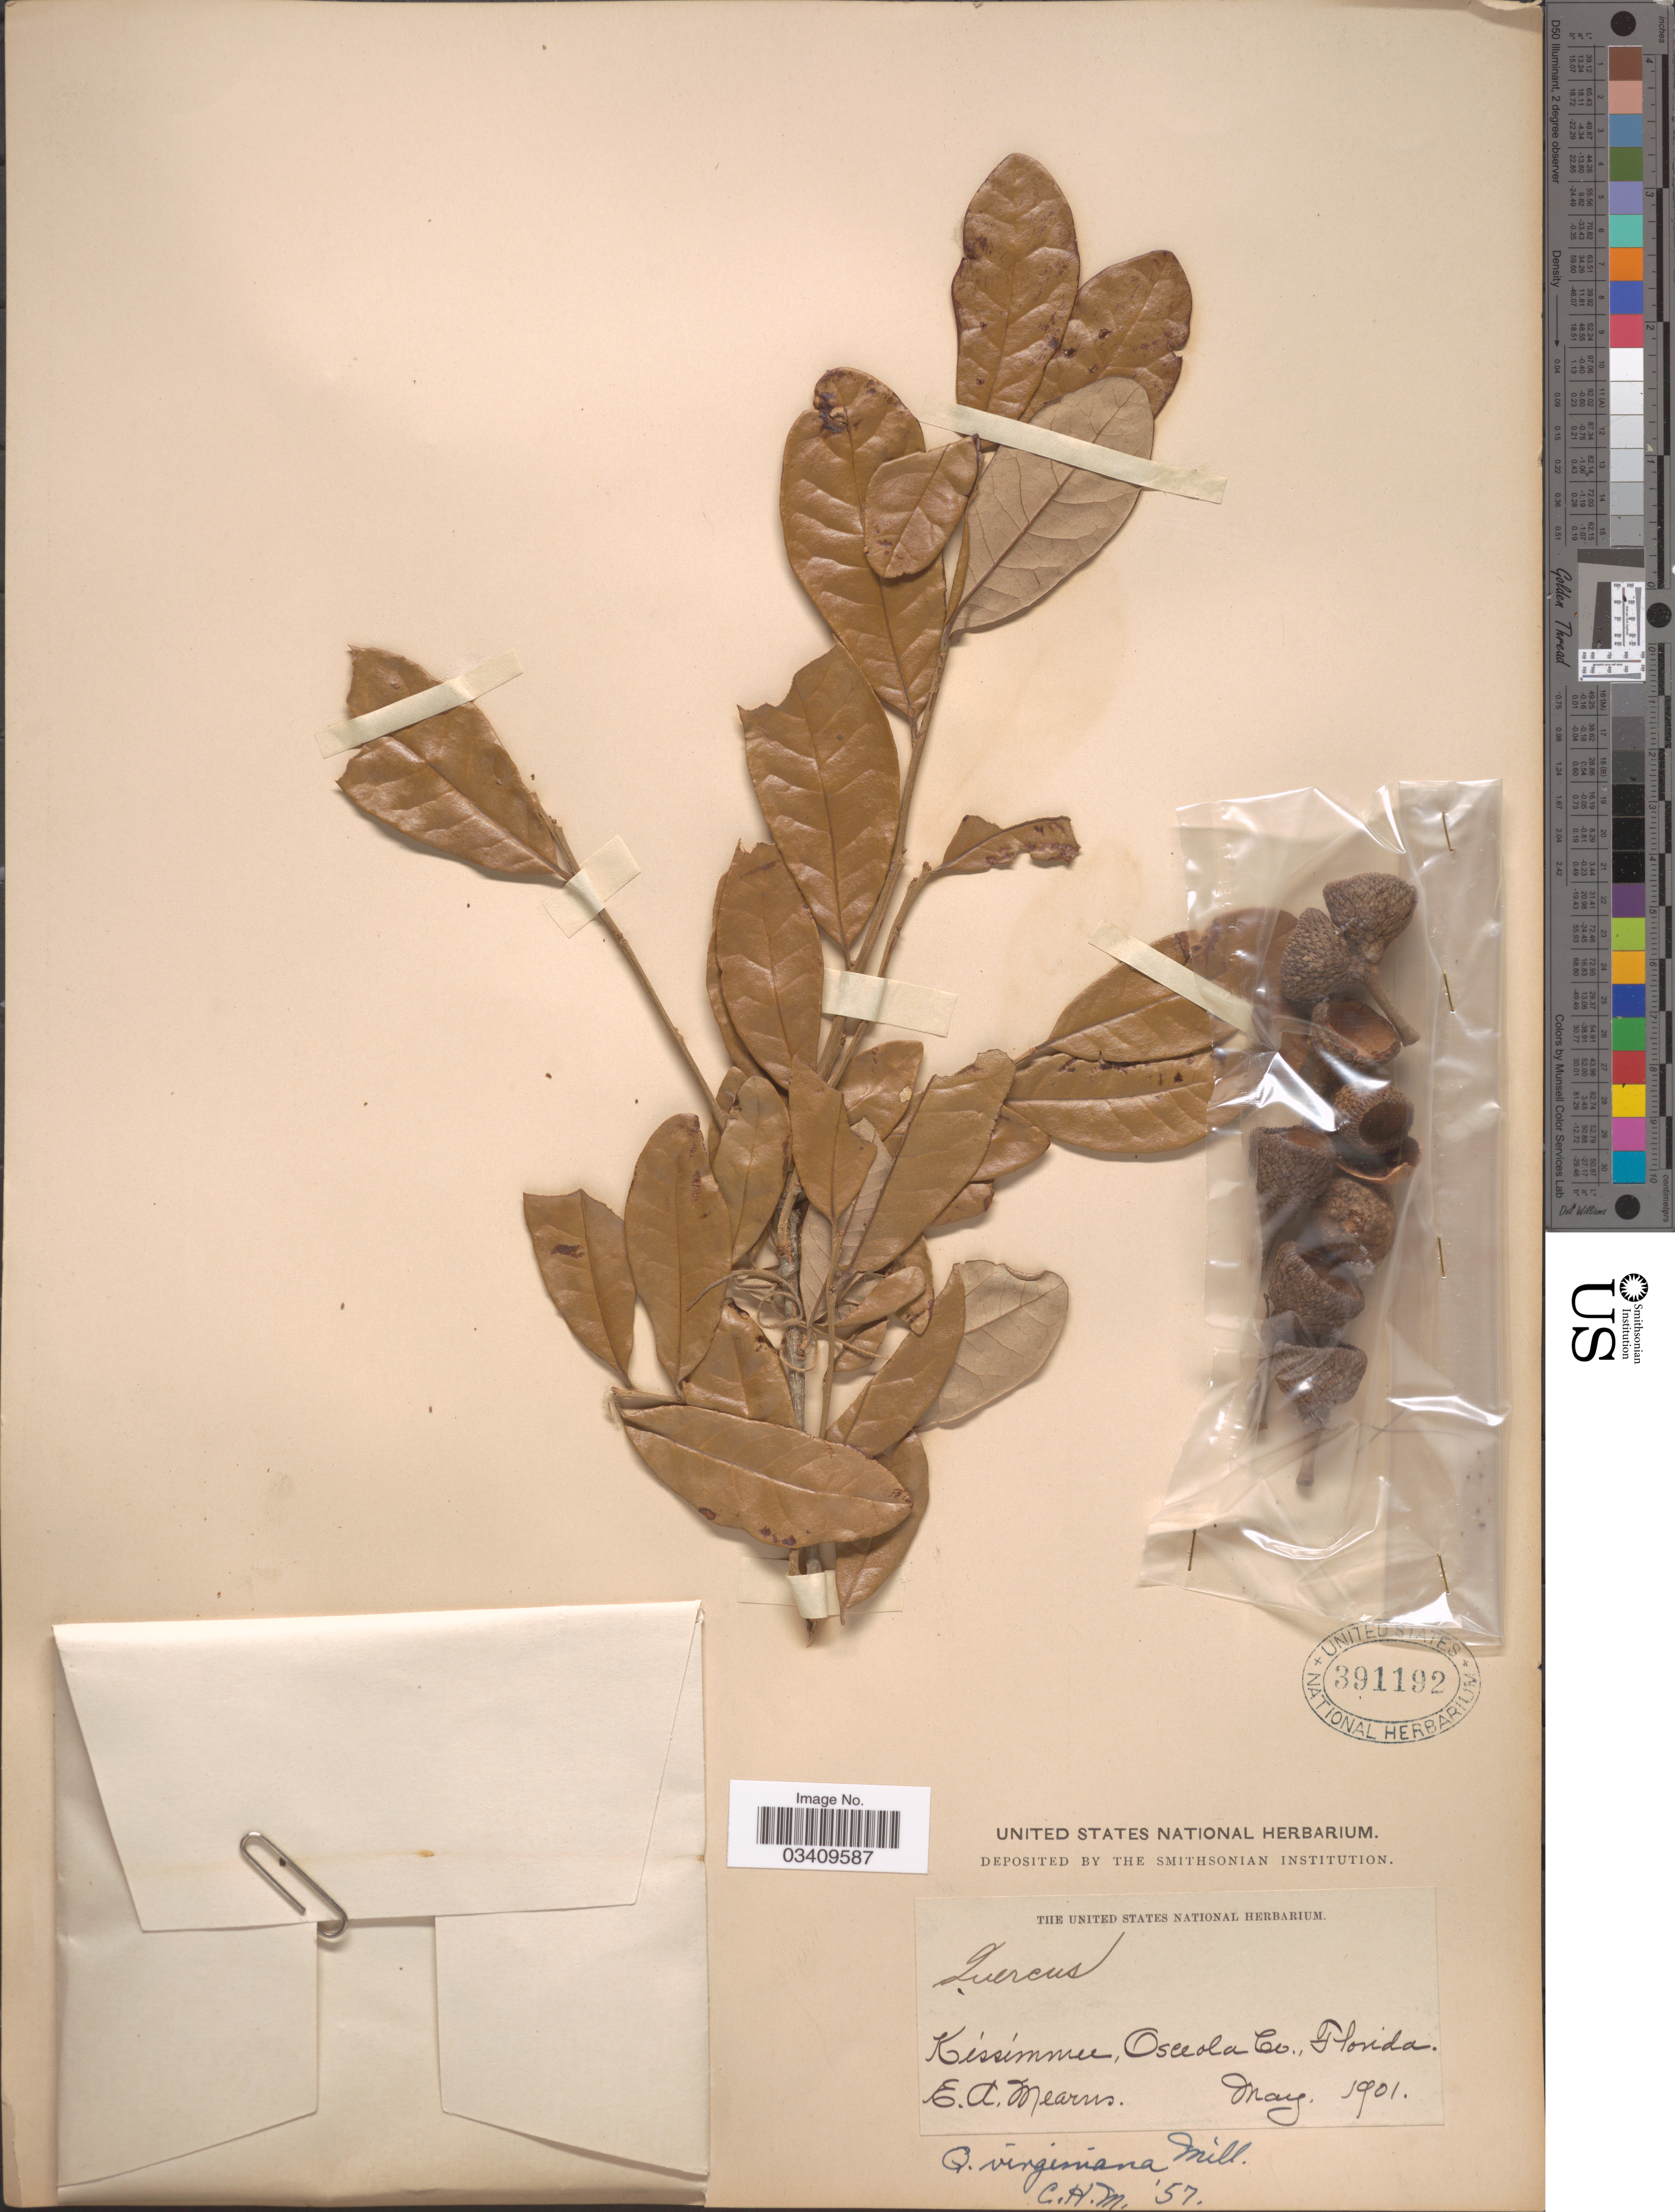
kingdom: Plantae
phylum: Tracheophyta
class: Magnoliopsida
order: Fagales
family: Fagaceae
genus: Quercus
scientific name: Quercus virginiana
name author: Mill.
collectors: E. A. Mearns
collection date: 1901-05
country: United States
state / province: Florida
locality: Kissimmee, Osceola Co.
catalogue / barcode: US 391192